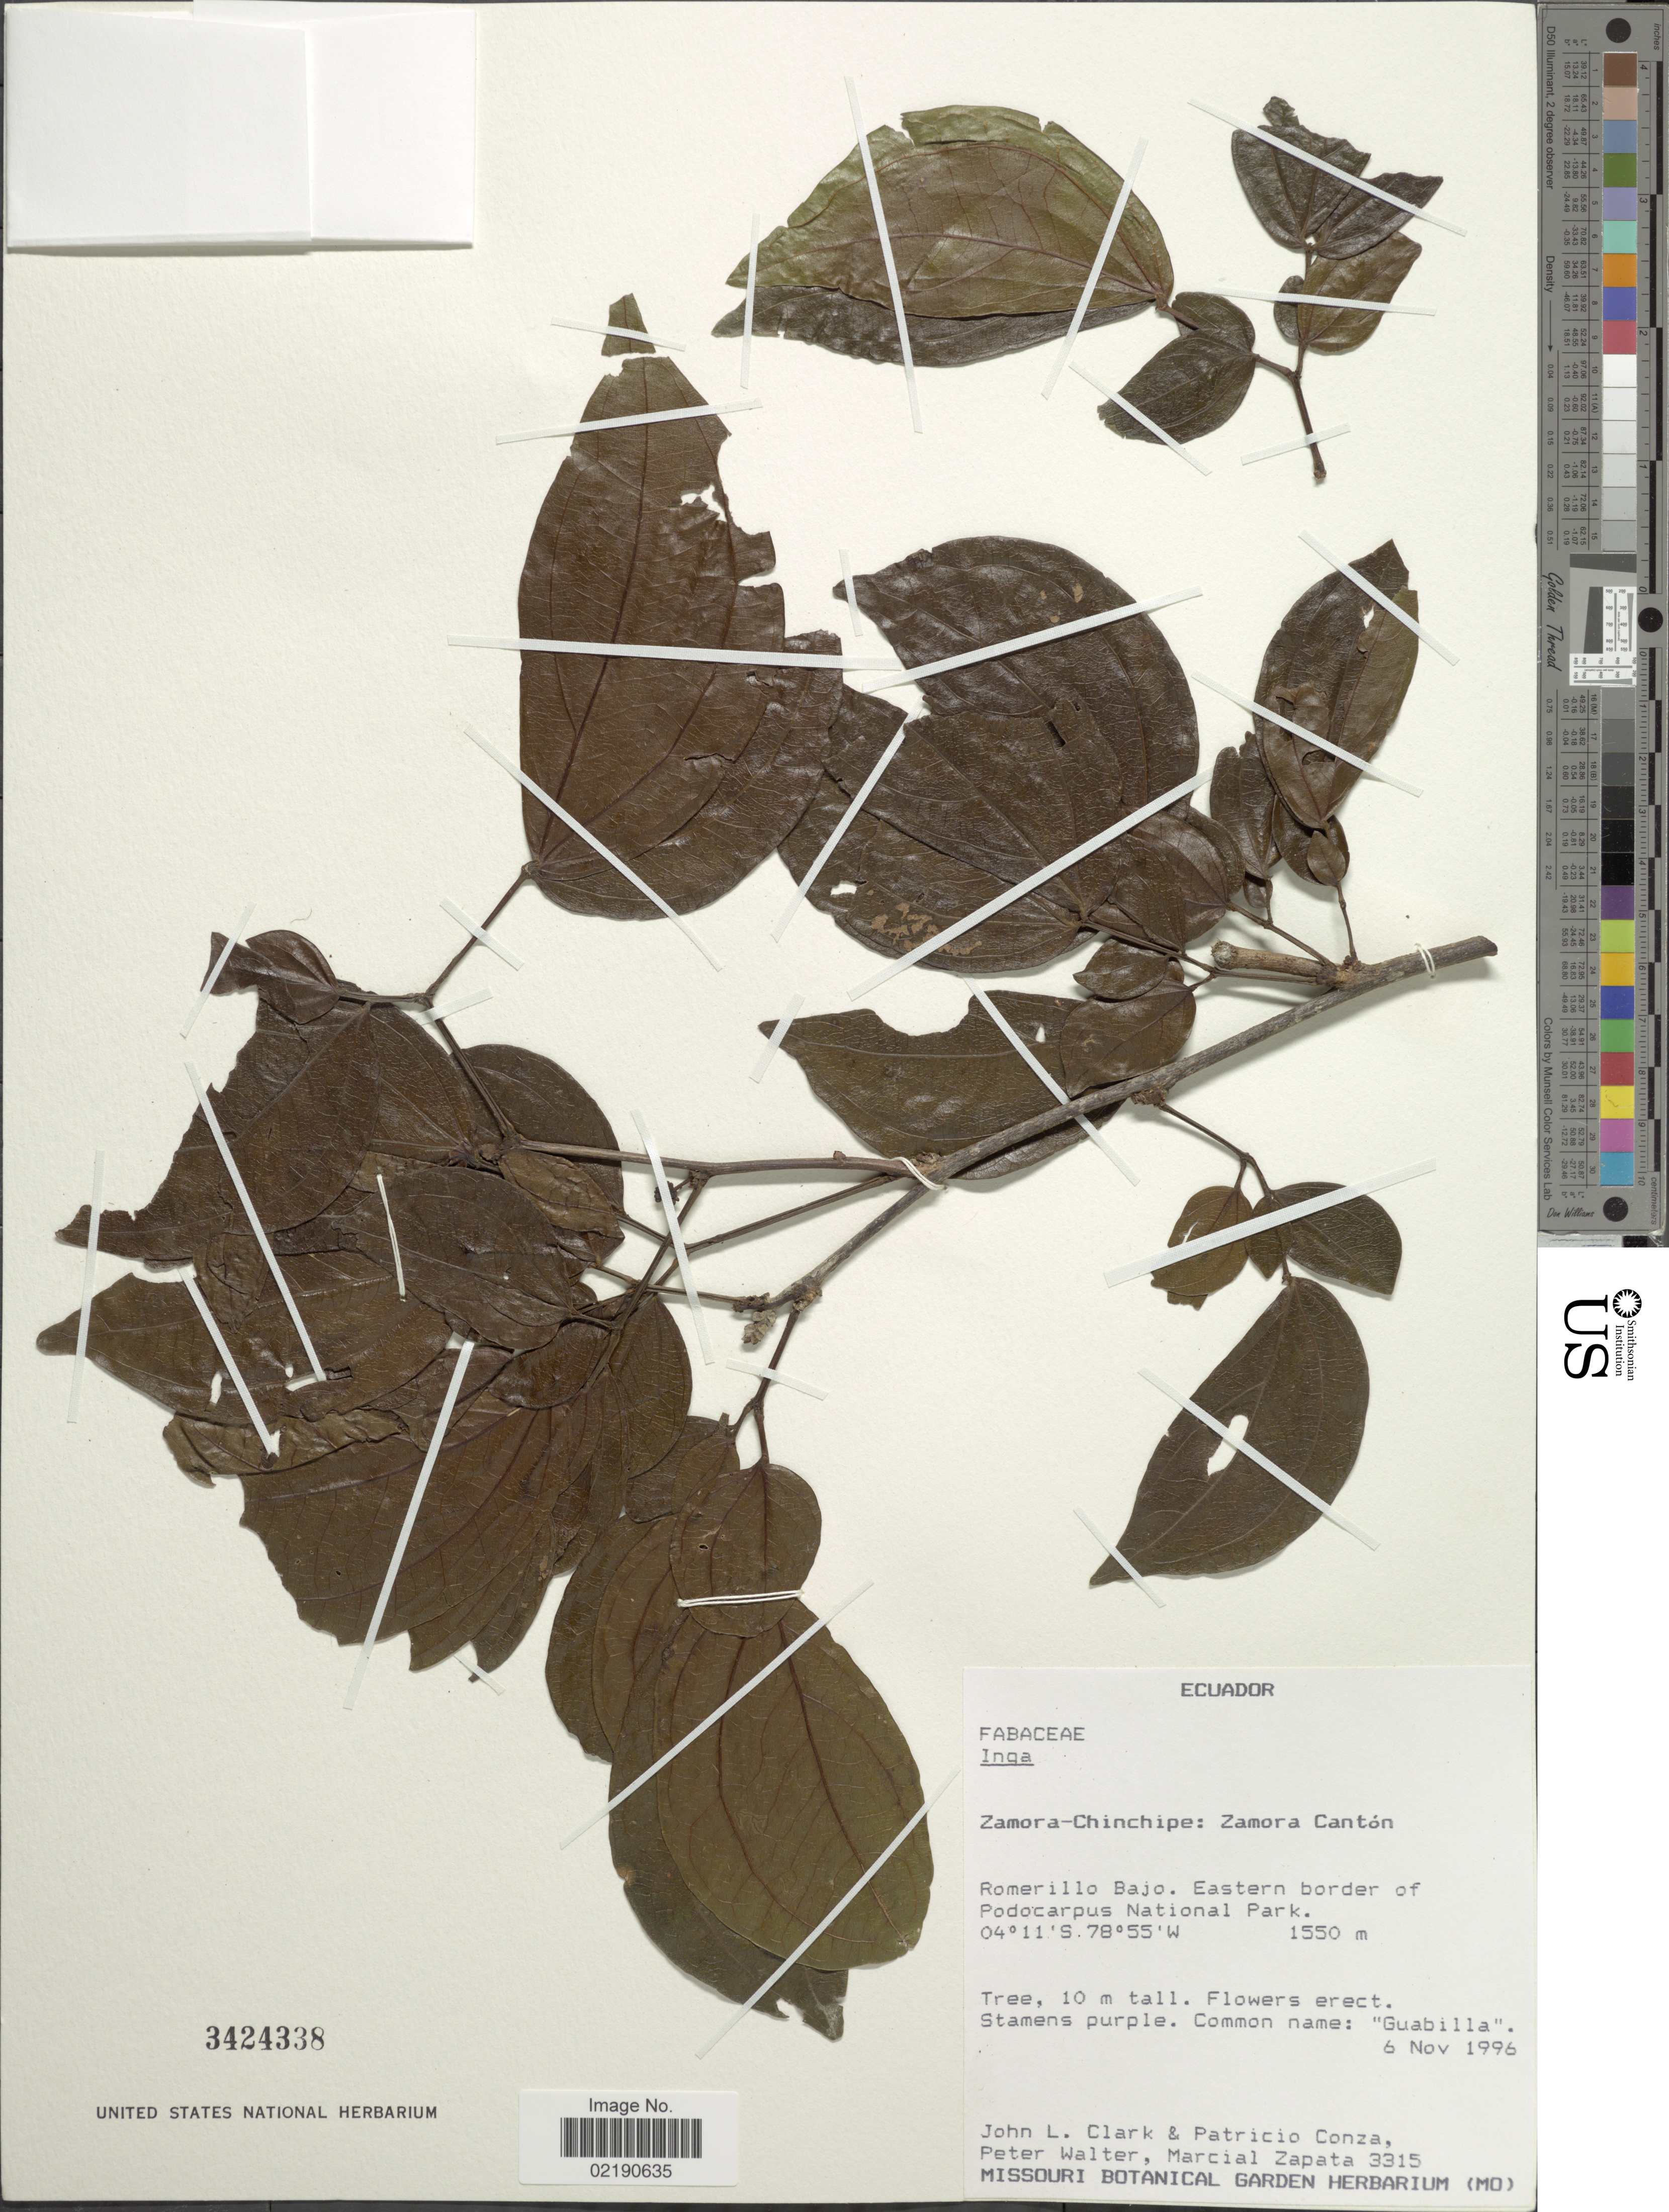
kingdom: Plantae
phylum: Tracheophyta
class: Magnoliopsida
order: Fabales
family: Fabaceae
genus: Inga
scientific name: Inga sp.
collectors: J. L. Clark, P. Conza, P. Walter & M. Zapata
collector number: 3315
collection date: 1996-11-06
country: Ecuador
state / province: Zamora-Chinchipe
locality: Zamora Canton, Romerillo Bajo, eastern border of Podocarpus National Park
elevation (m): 1550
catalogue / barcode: US 3424338